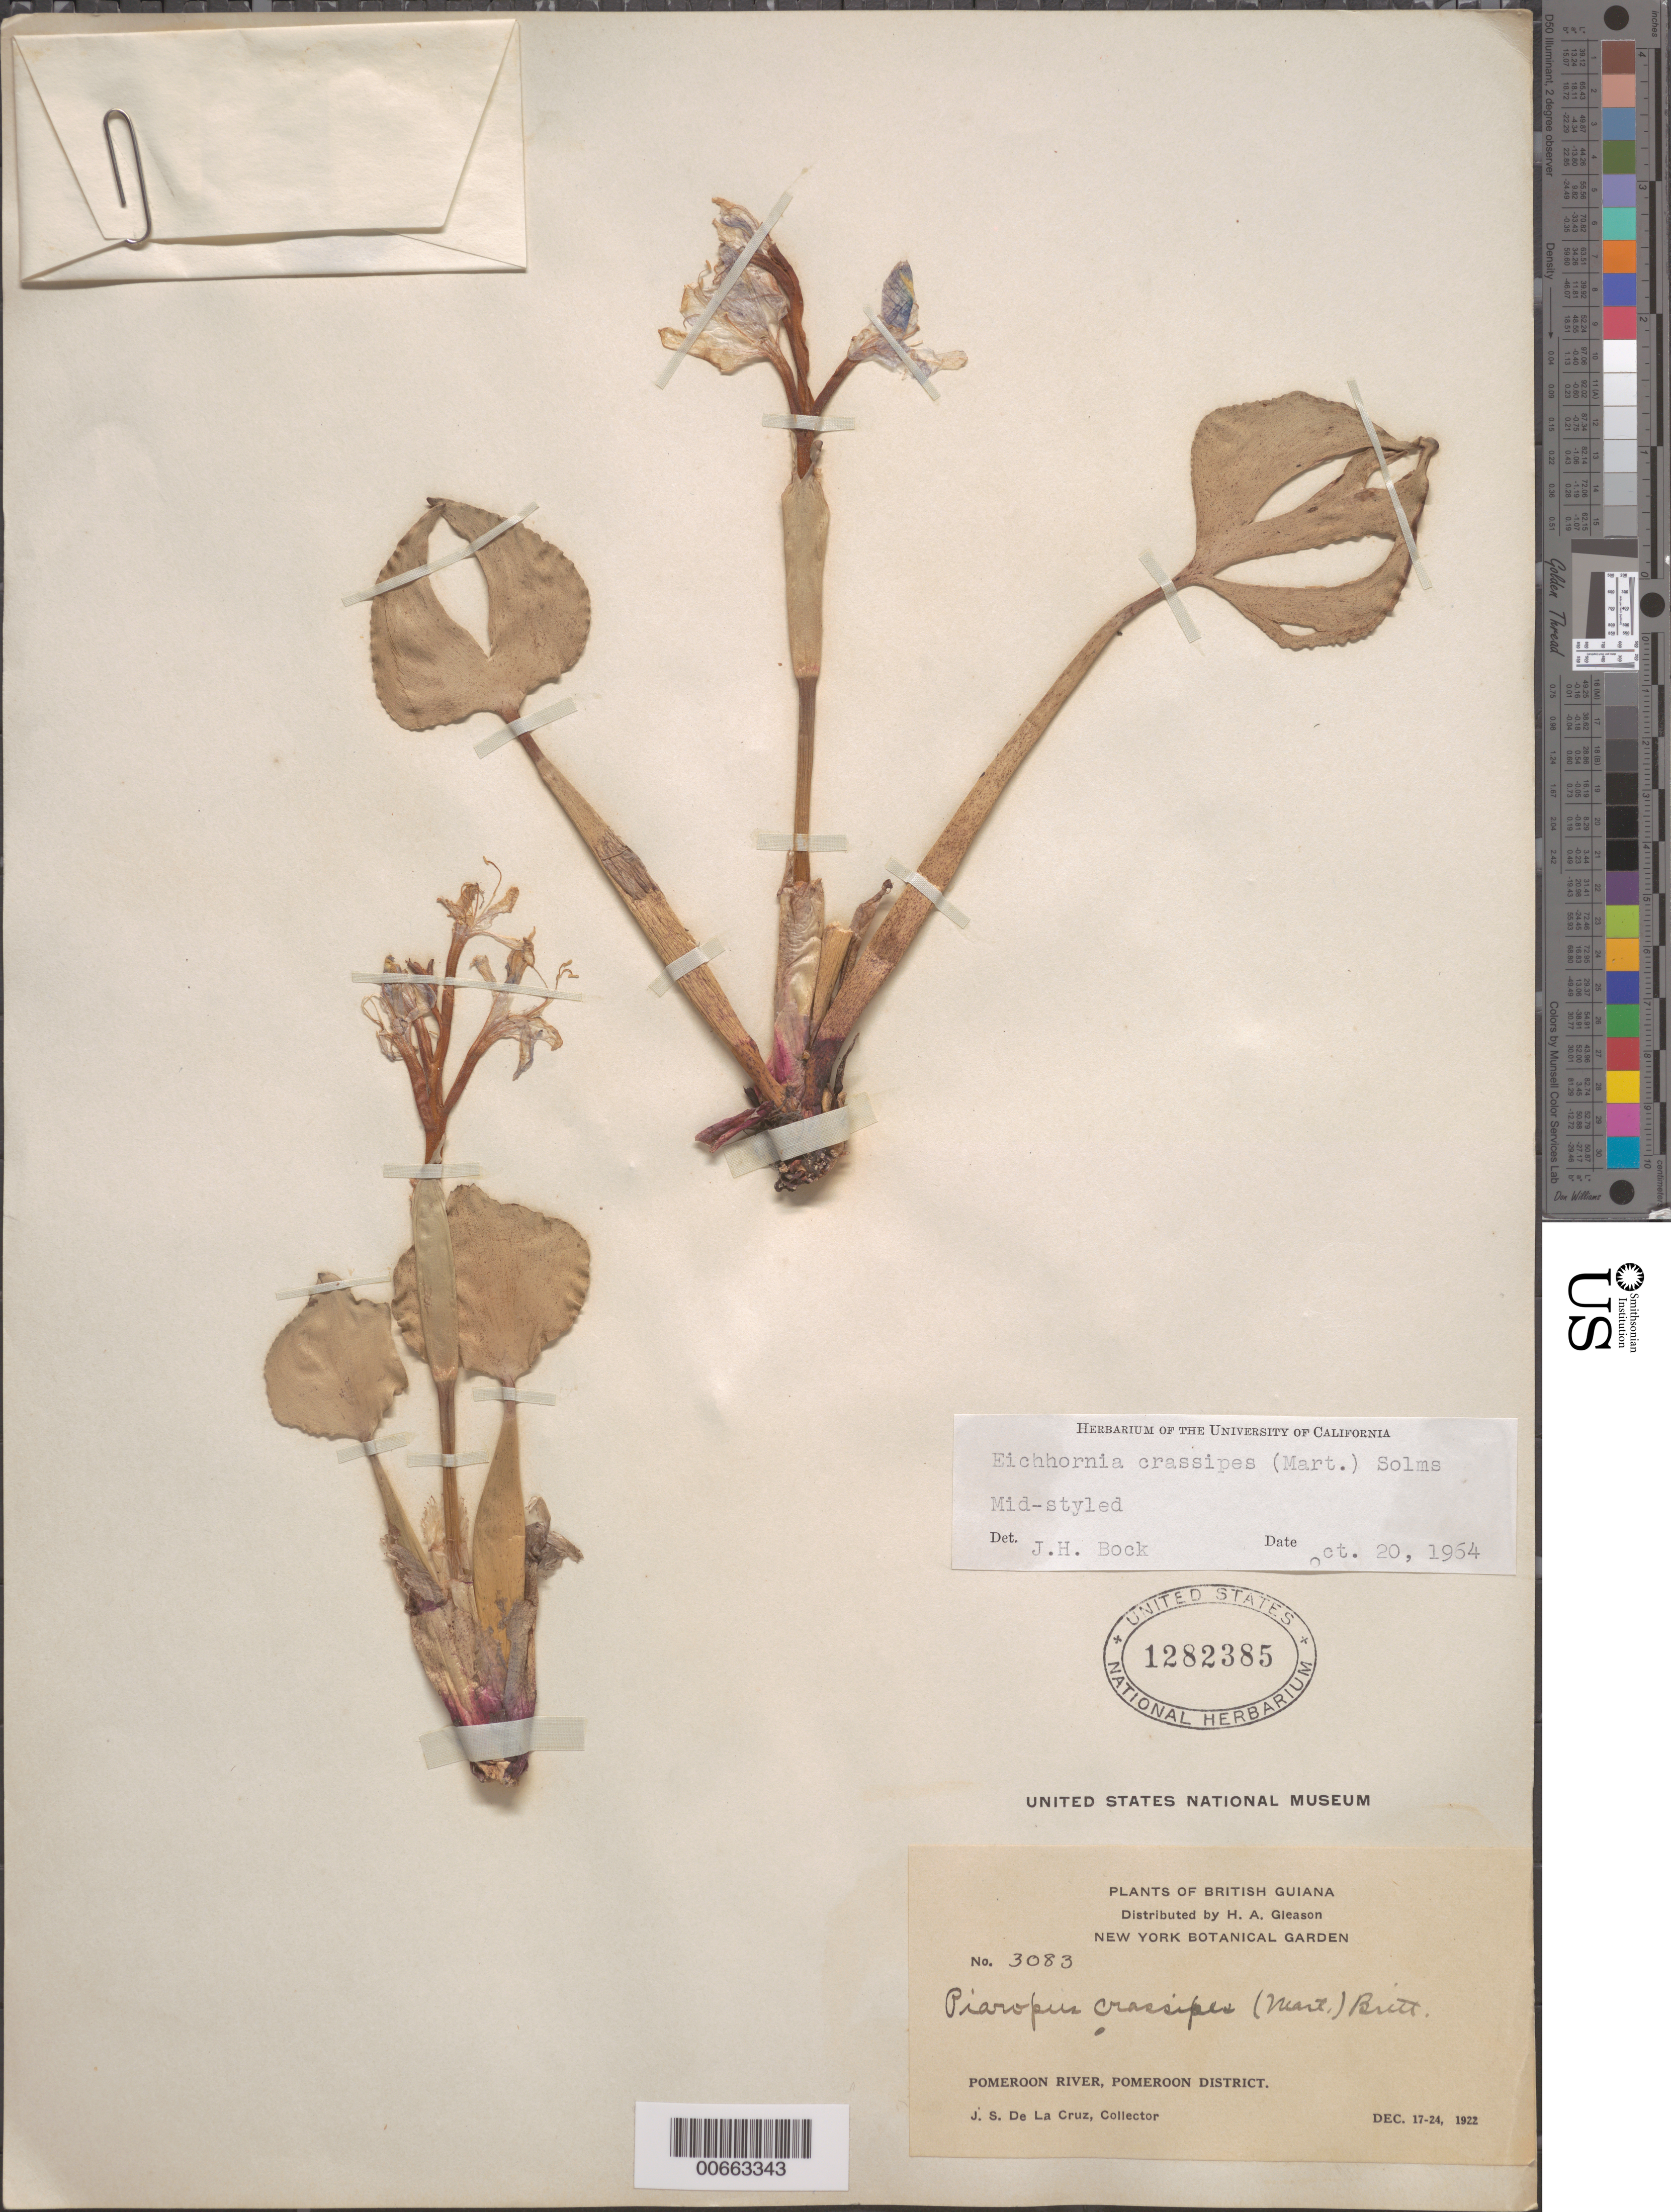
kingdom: Plantae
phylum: Tracheophyta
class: Liliopsida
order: Commelinales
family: Pontederiaceae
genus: Eichhornia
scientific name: Eichhornia crassipes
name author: (Mart.) Solms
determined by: Bock, J. H.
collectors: J. S. de la Cruz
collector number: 3083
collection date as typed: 17-Dec-22 to 24-Dec-22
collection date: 1922-12-17/1922-12-24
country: Guyana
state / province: Pomeroon-Supenaam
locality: Pomeroon R.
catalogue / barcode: US 1282385